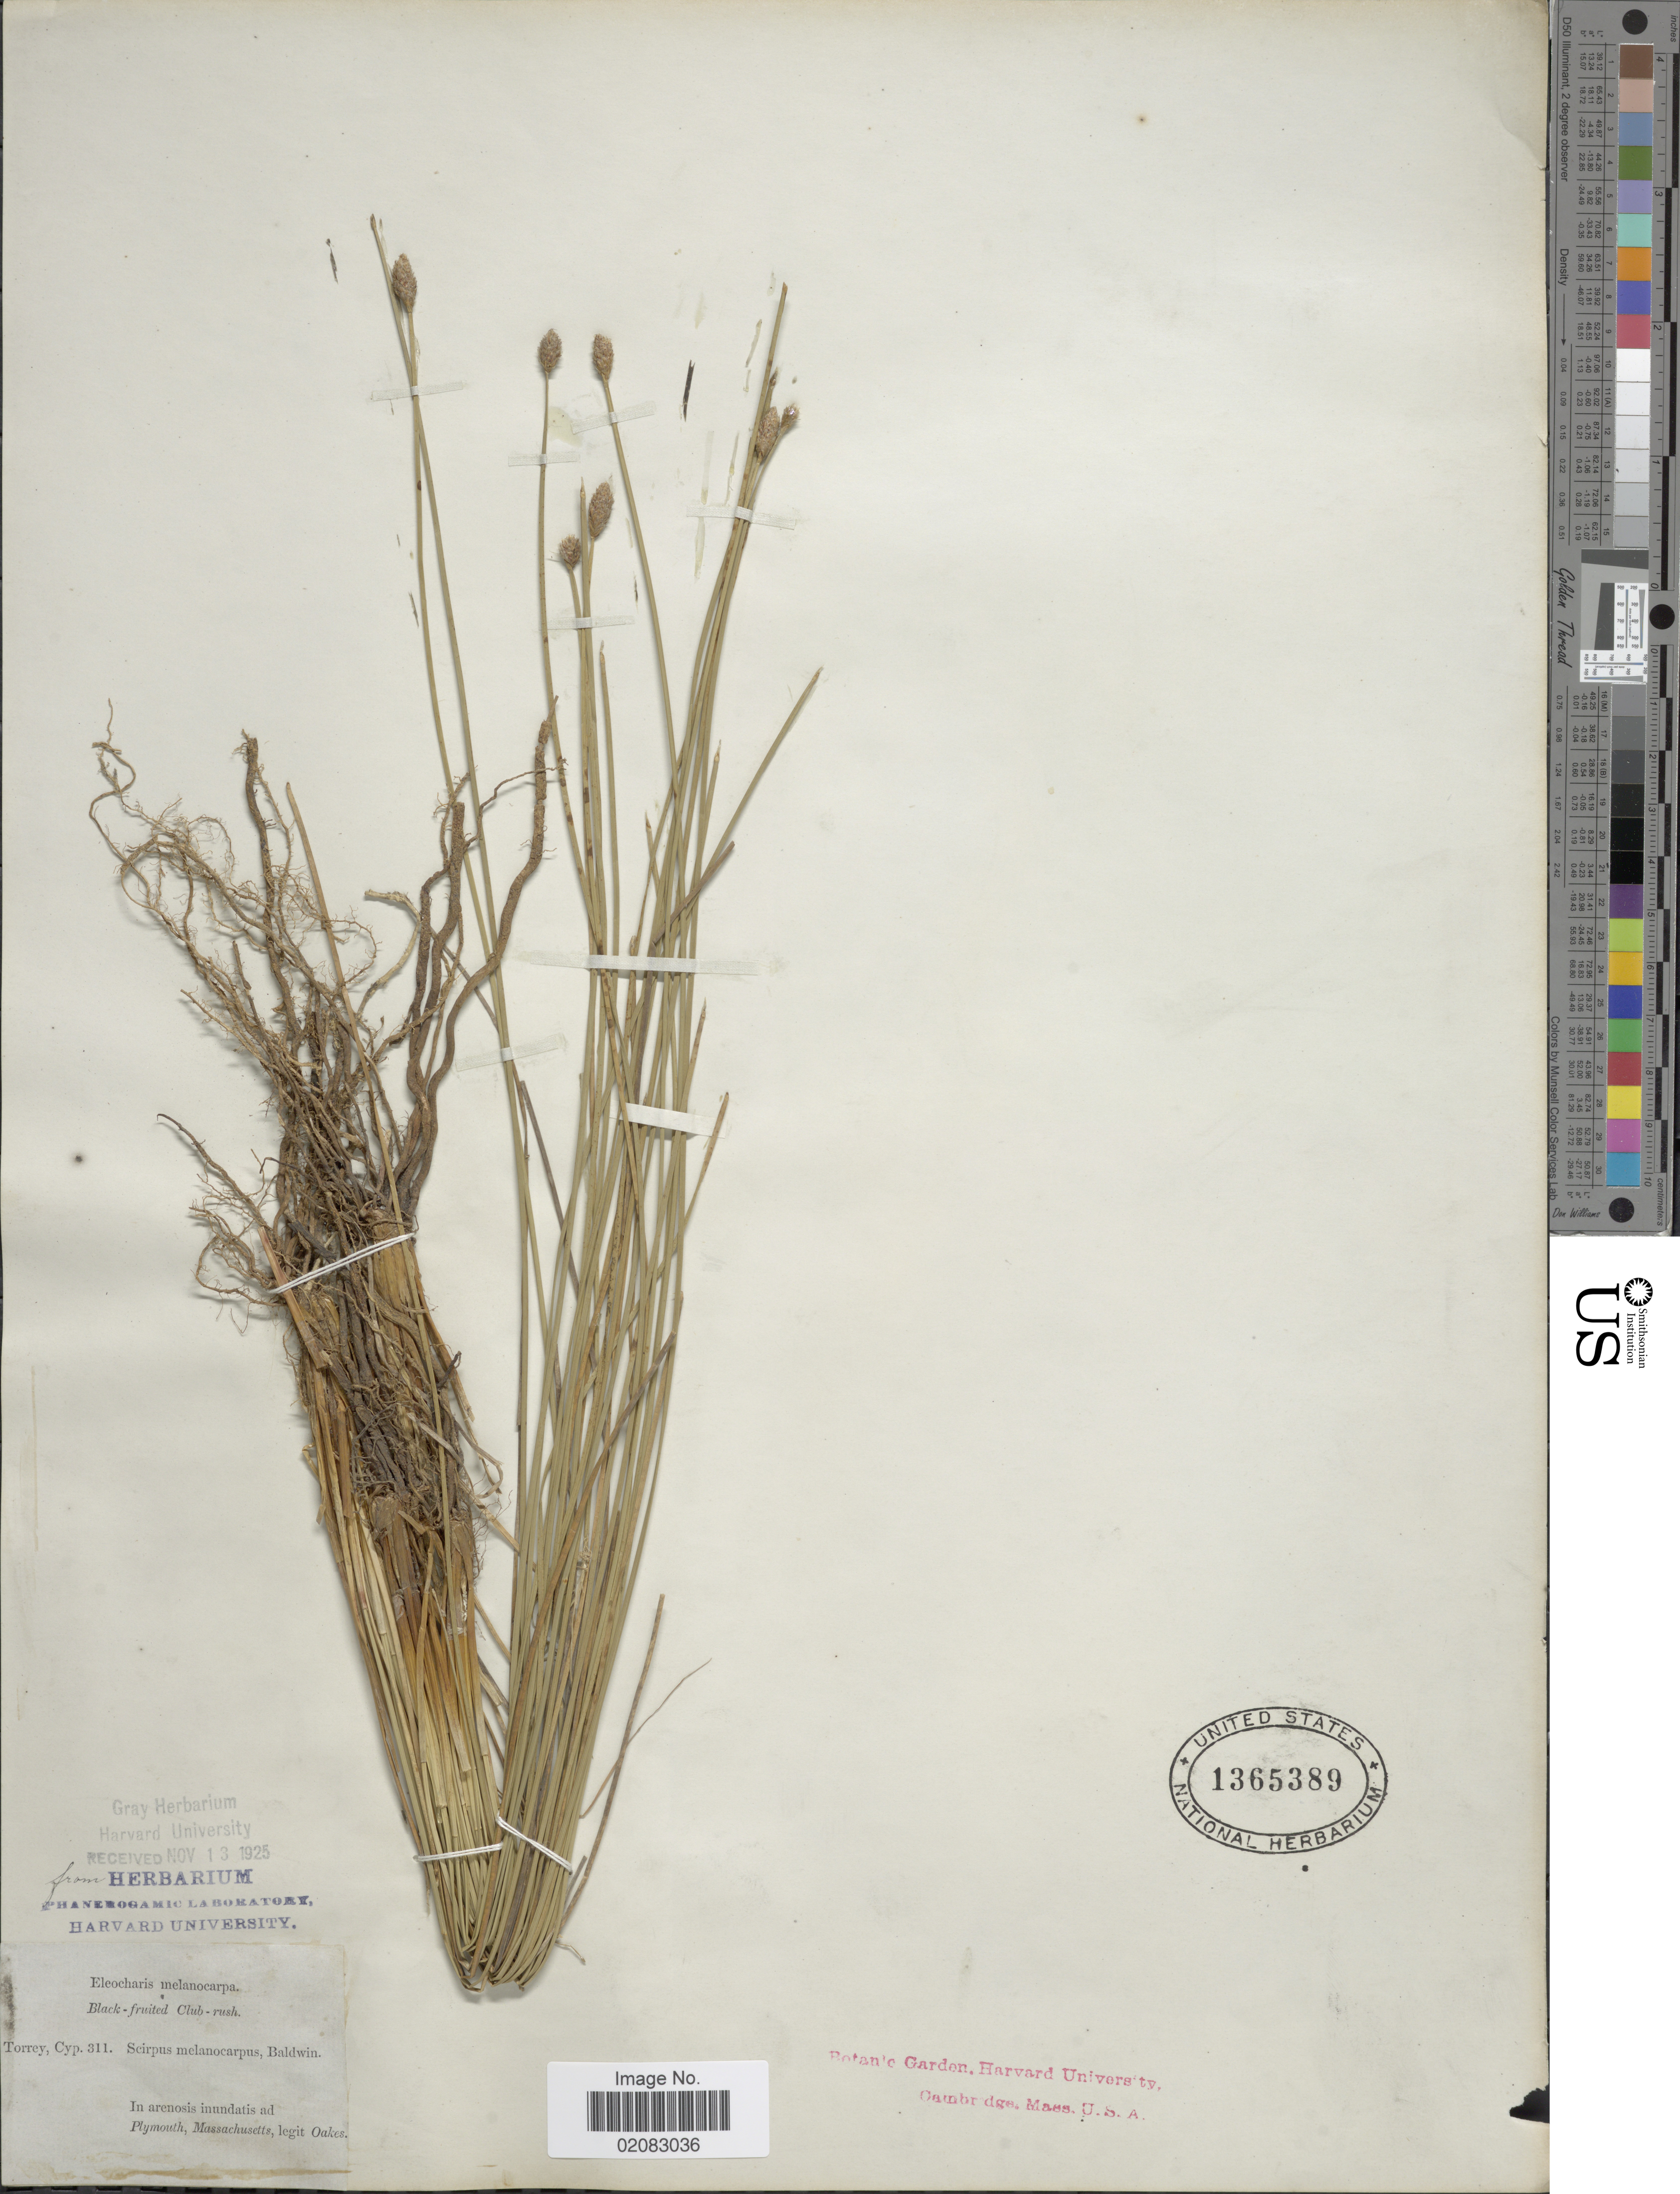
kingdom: Plantae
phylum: Tracheophyta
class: Liliopsida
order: Poales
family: Cyperaceae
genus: Eleocharis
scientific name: Eleocharis melanocarpa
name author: Torr.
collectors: -. Oakes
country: United States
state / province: Massachusetts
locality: In arenosis inundatis ad Plymouth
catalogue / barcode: US 1365389